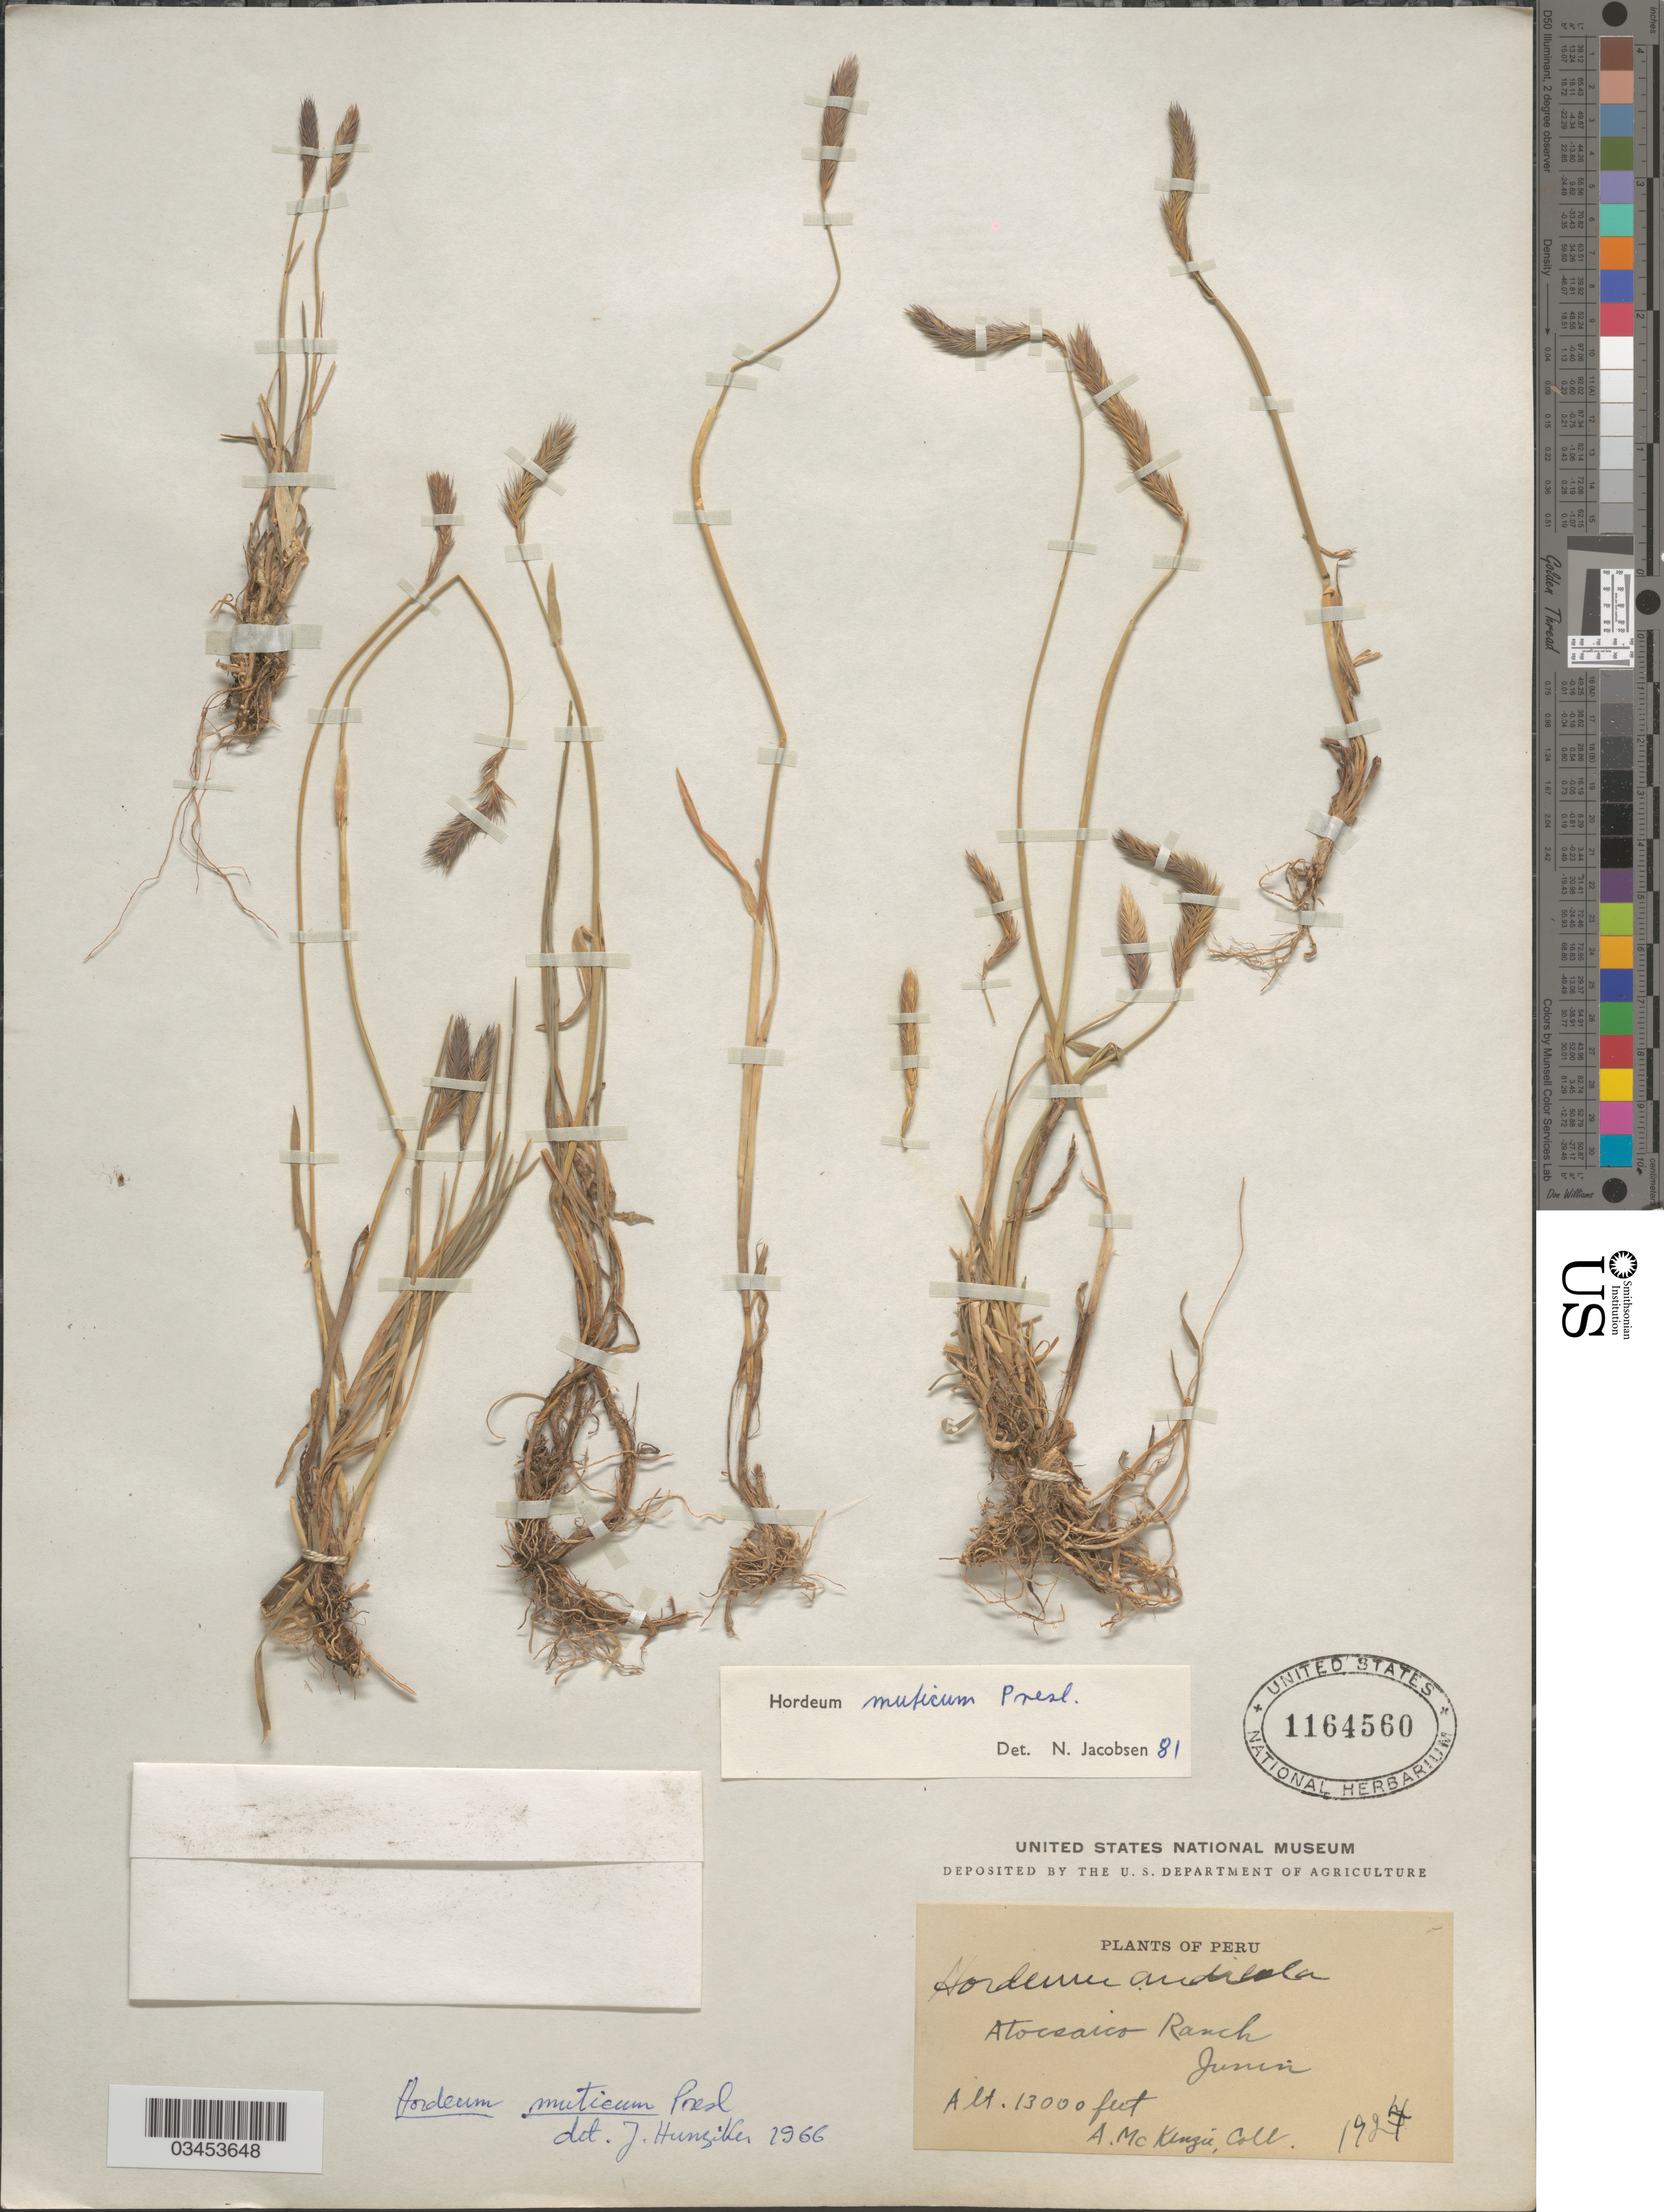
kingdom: Plantae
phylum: Tracheophyta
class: Liliopsida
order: Poales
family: Poaceae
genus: Hordeum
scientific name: Hordeum muticum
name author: J. Presl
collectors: A. Mckenzie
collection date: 1924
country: Peru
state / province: Junín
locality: Atocsaico Ranch.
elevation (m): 3962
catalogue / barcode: US 1164560